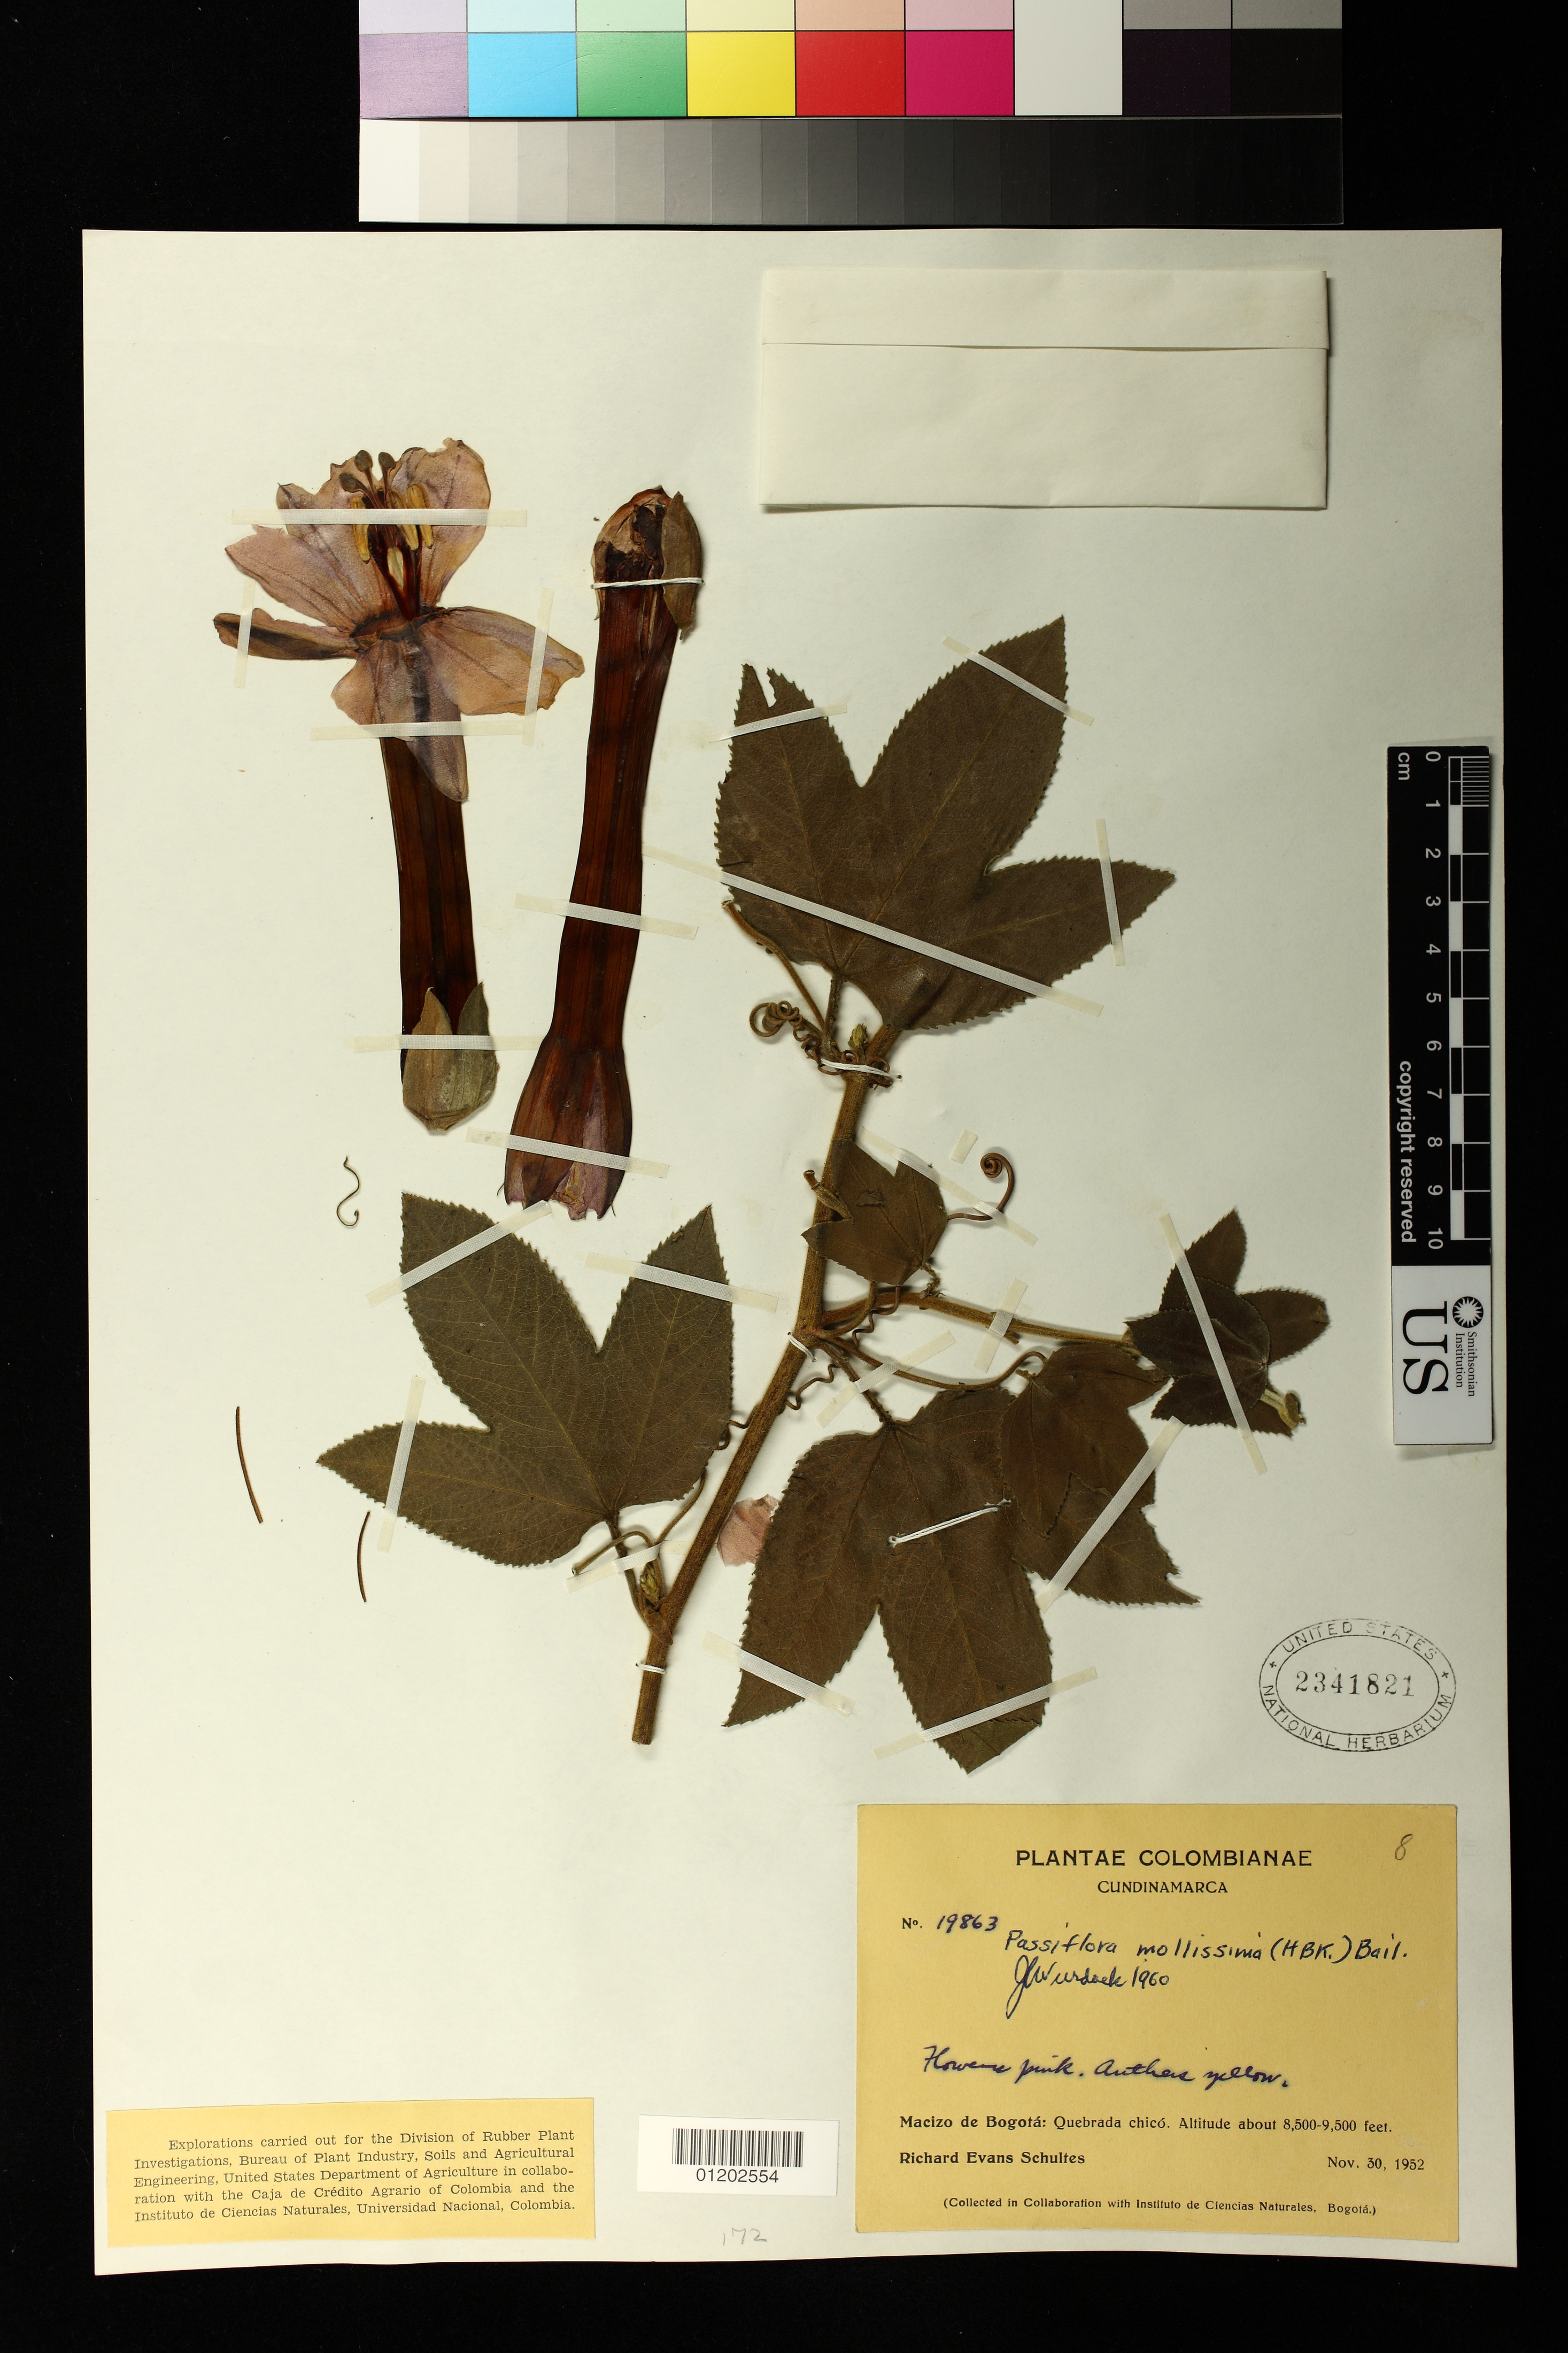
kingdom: Plantae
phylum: Tracheophyta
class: Magnoliopsida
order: Malpighiales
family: Passifloraceae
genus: Passiflora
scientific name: Passiflora mollissima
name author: (Kunth) L.H. Bailey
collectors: R. E. Schultes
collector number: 19863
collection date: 1952-11-30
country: Colombia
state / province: Cundinamarca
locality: Macizo de Bogota: Quebrada chico.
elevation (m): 2591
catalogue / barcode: US 2341821